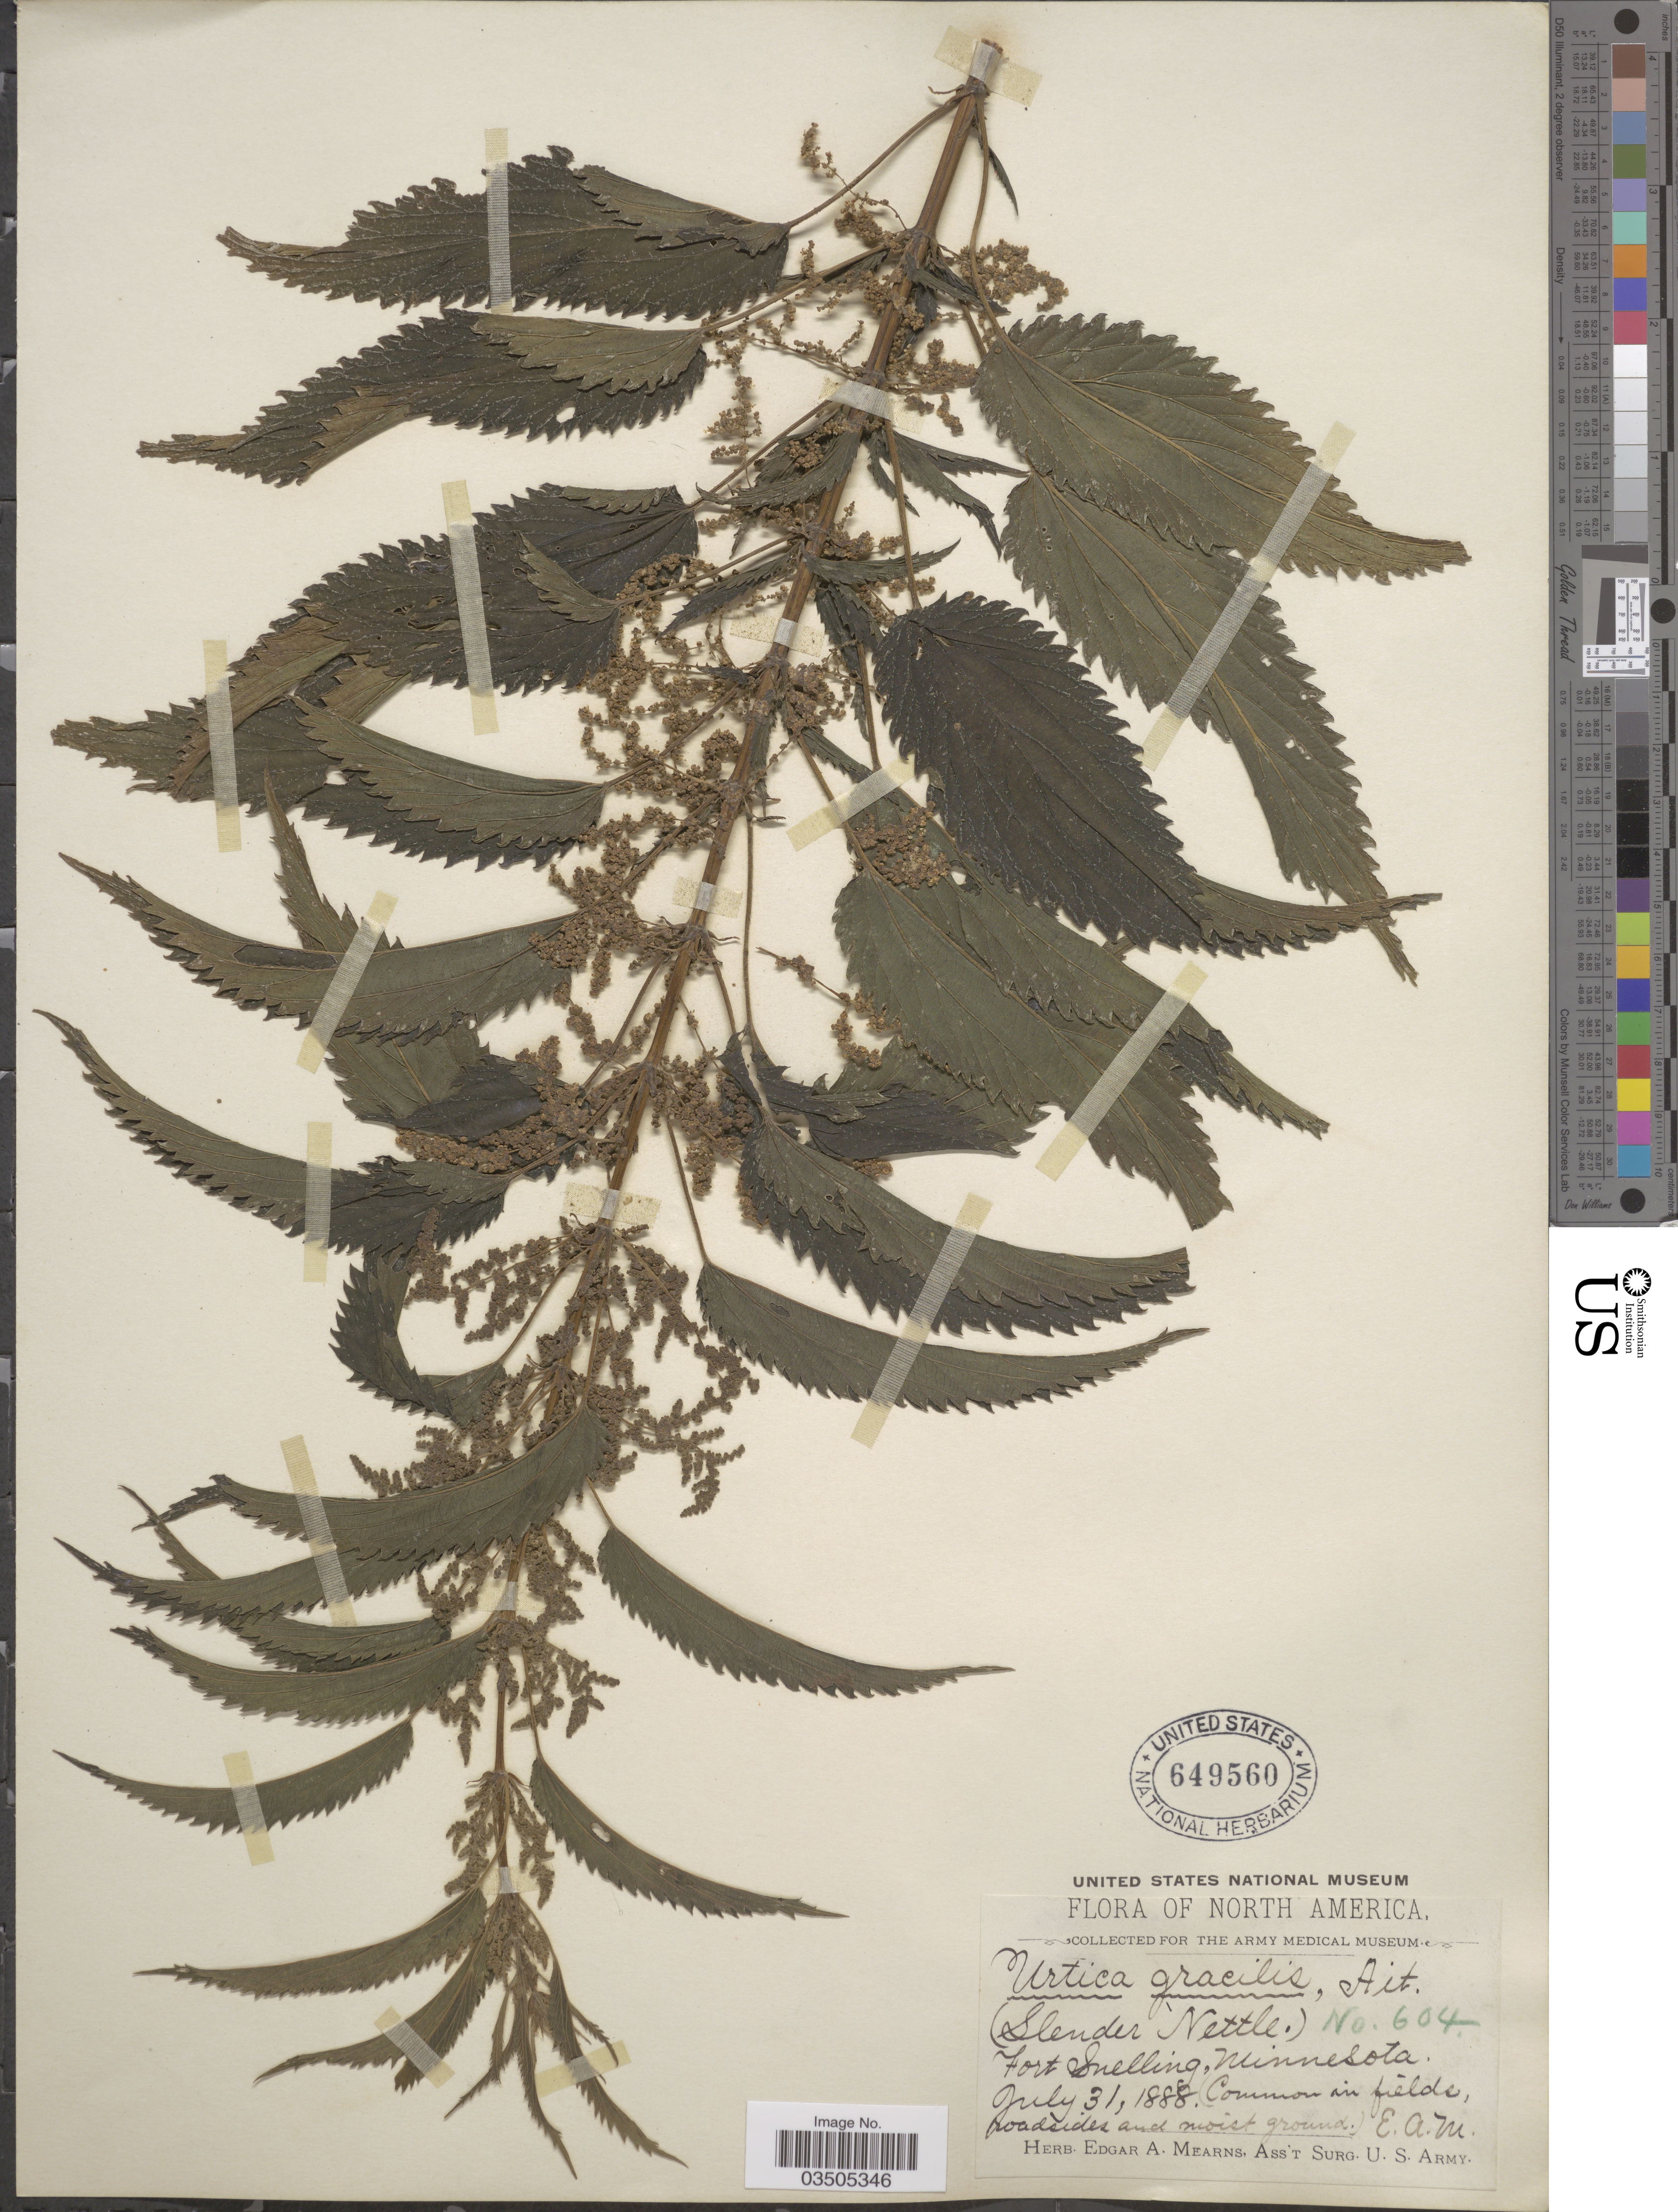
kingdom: Plantae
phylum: Tracheophyta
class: Magnoliopsida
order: Rosales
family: Urticaceae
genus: Urtica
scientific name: Urtica dioica subsp. gracilis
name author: L.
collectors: E. A. Mearns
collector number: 604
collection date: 1888-07-31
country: United States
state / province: Minnesota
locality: Fort Snelling.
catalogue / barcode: US 649560